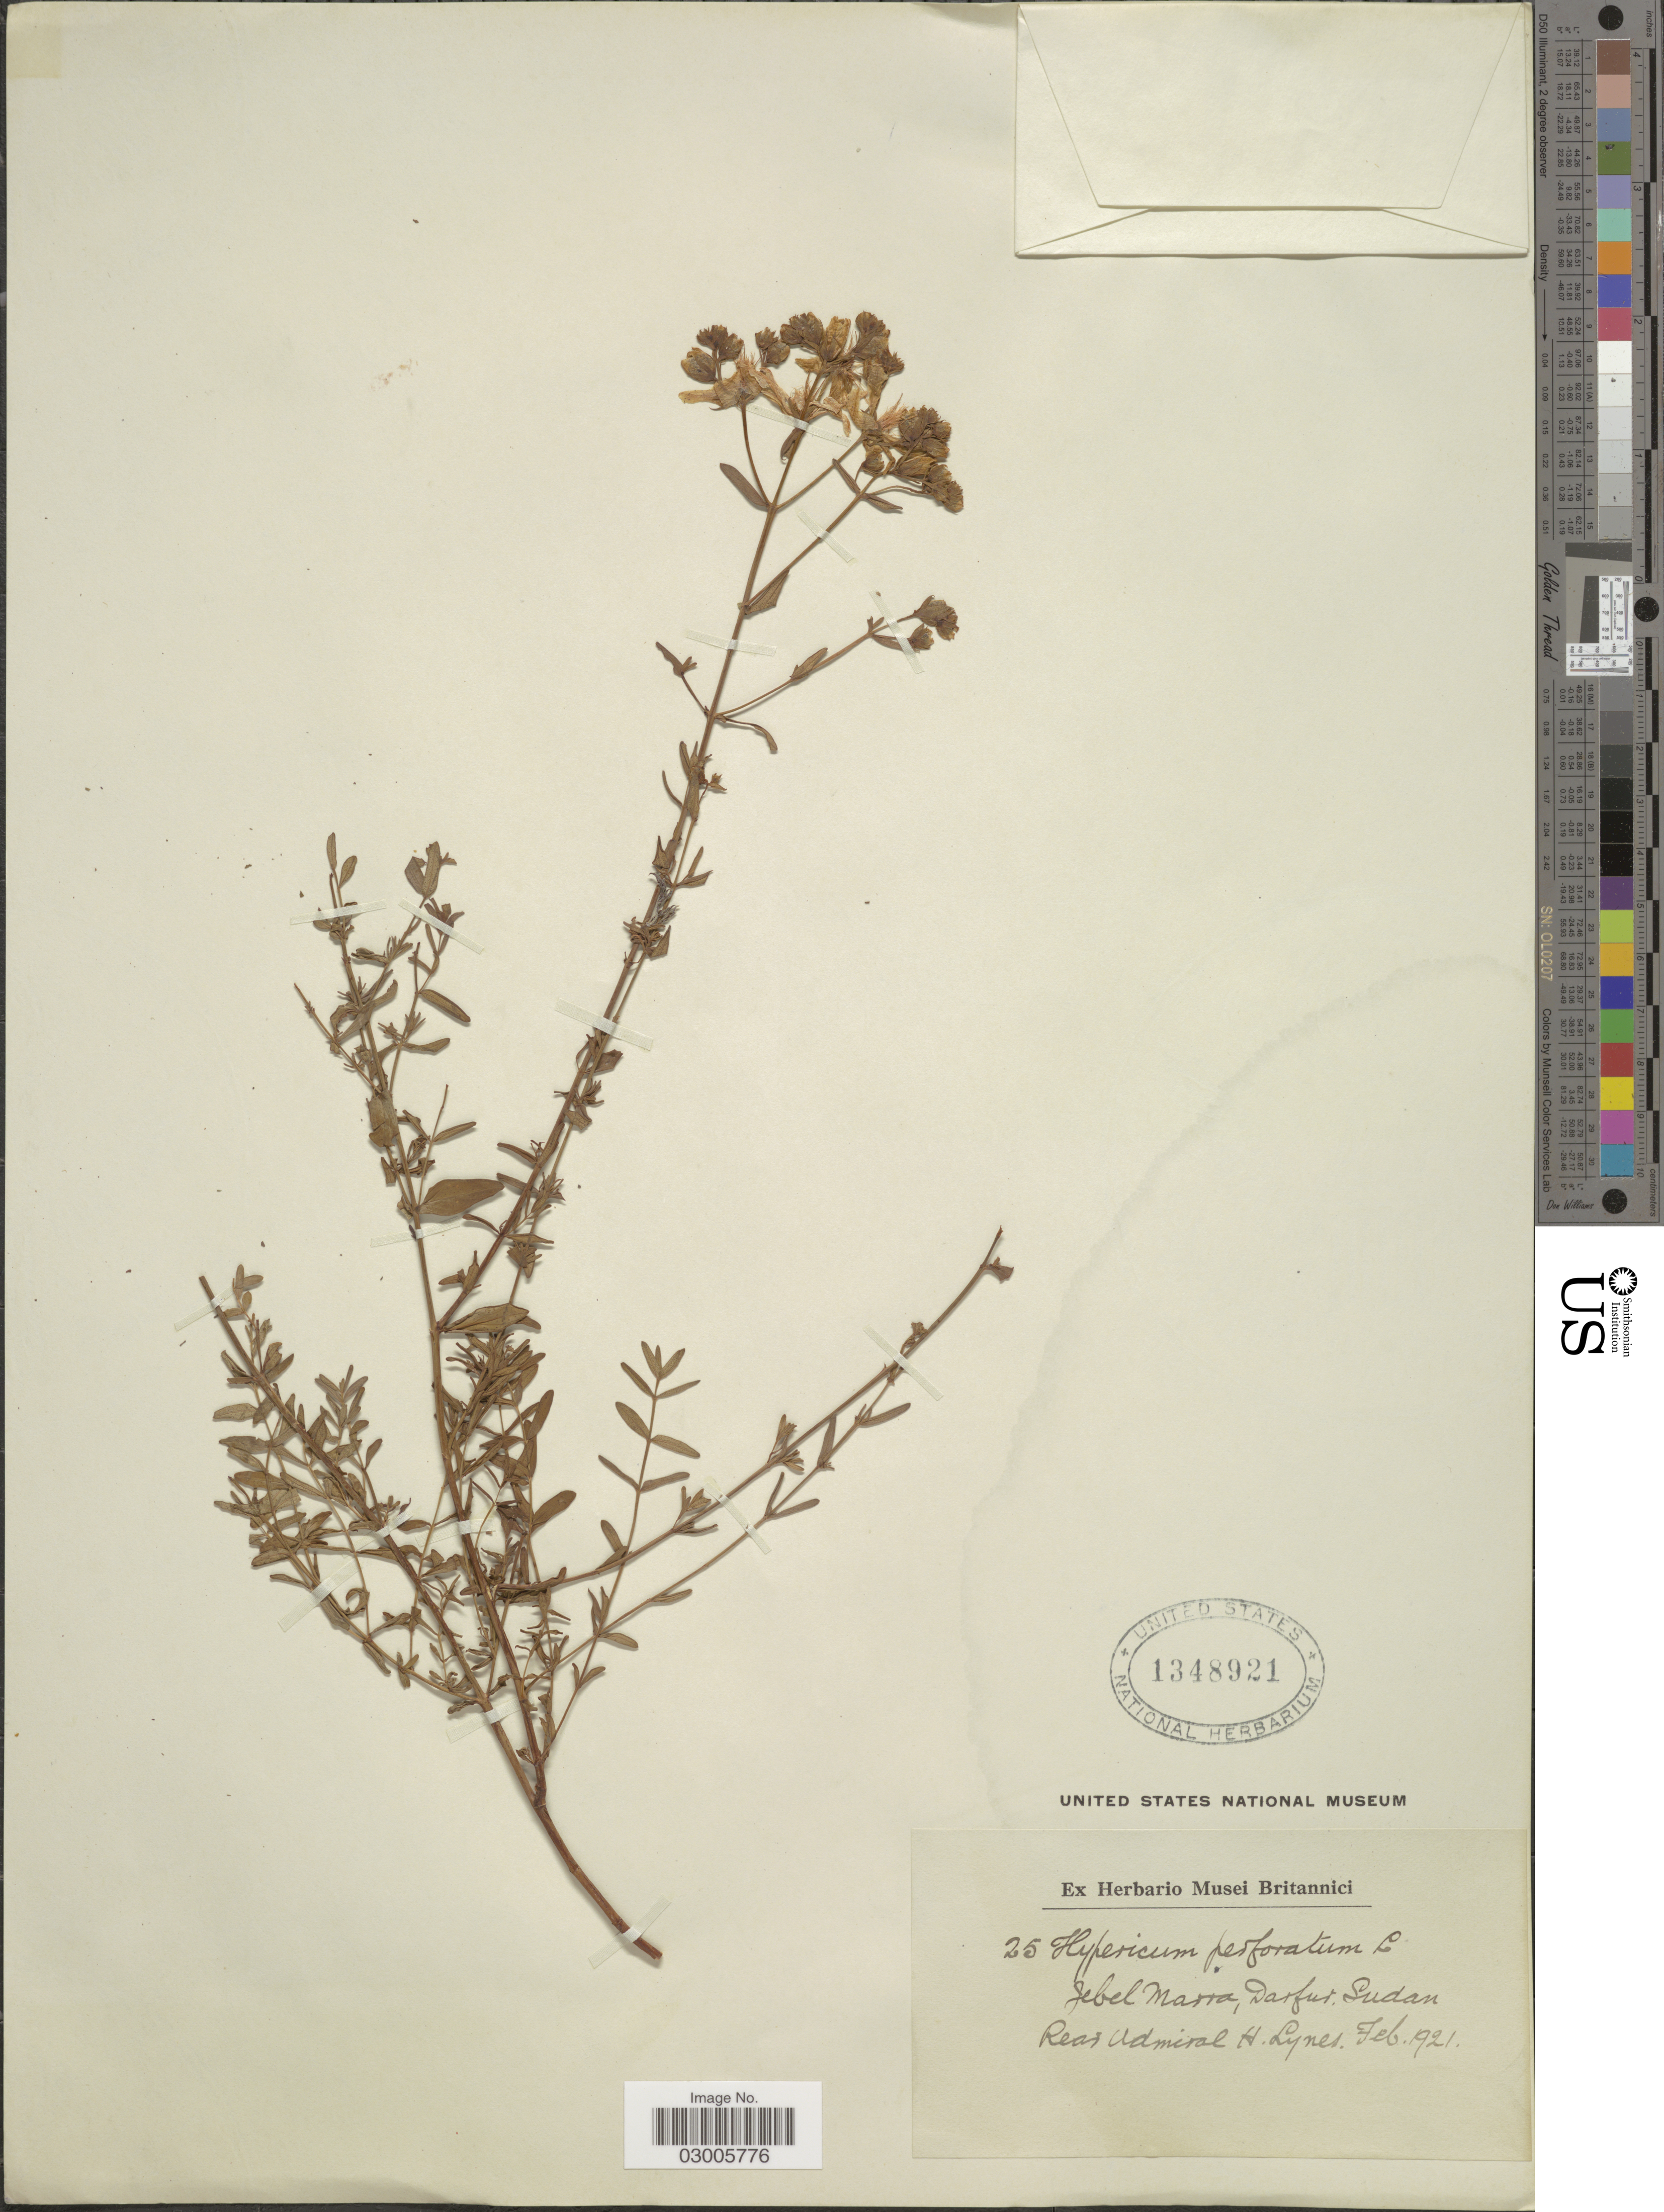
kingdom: Plantae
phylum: Tracheophyta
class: Magnoliopsida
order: Malpighiales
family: Hypericaceae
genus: Hypericum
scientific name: Hypericum perforatum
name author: L.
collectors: H. Lynes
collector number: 25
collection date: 1921-02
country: Sudan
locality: Jebel Marra, Darfur.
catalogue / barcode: US 1348921